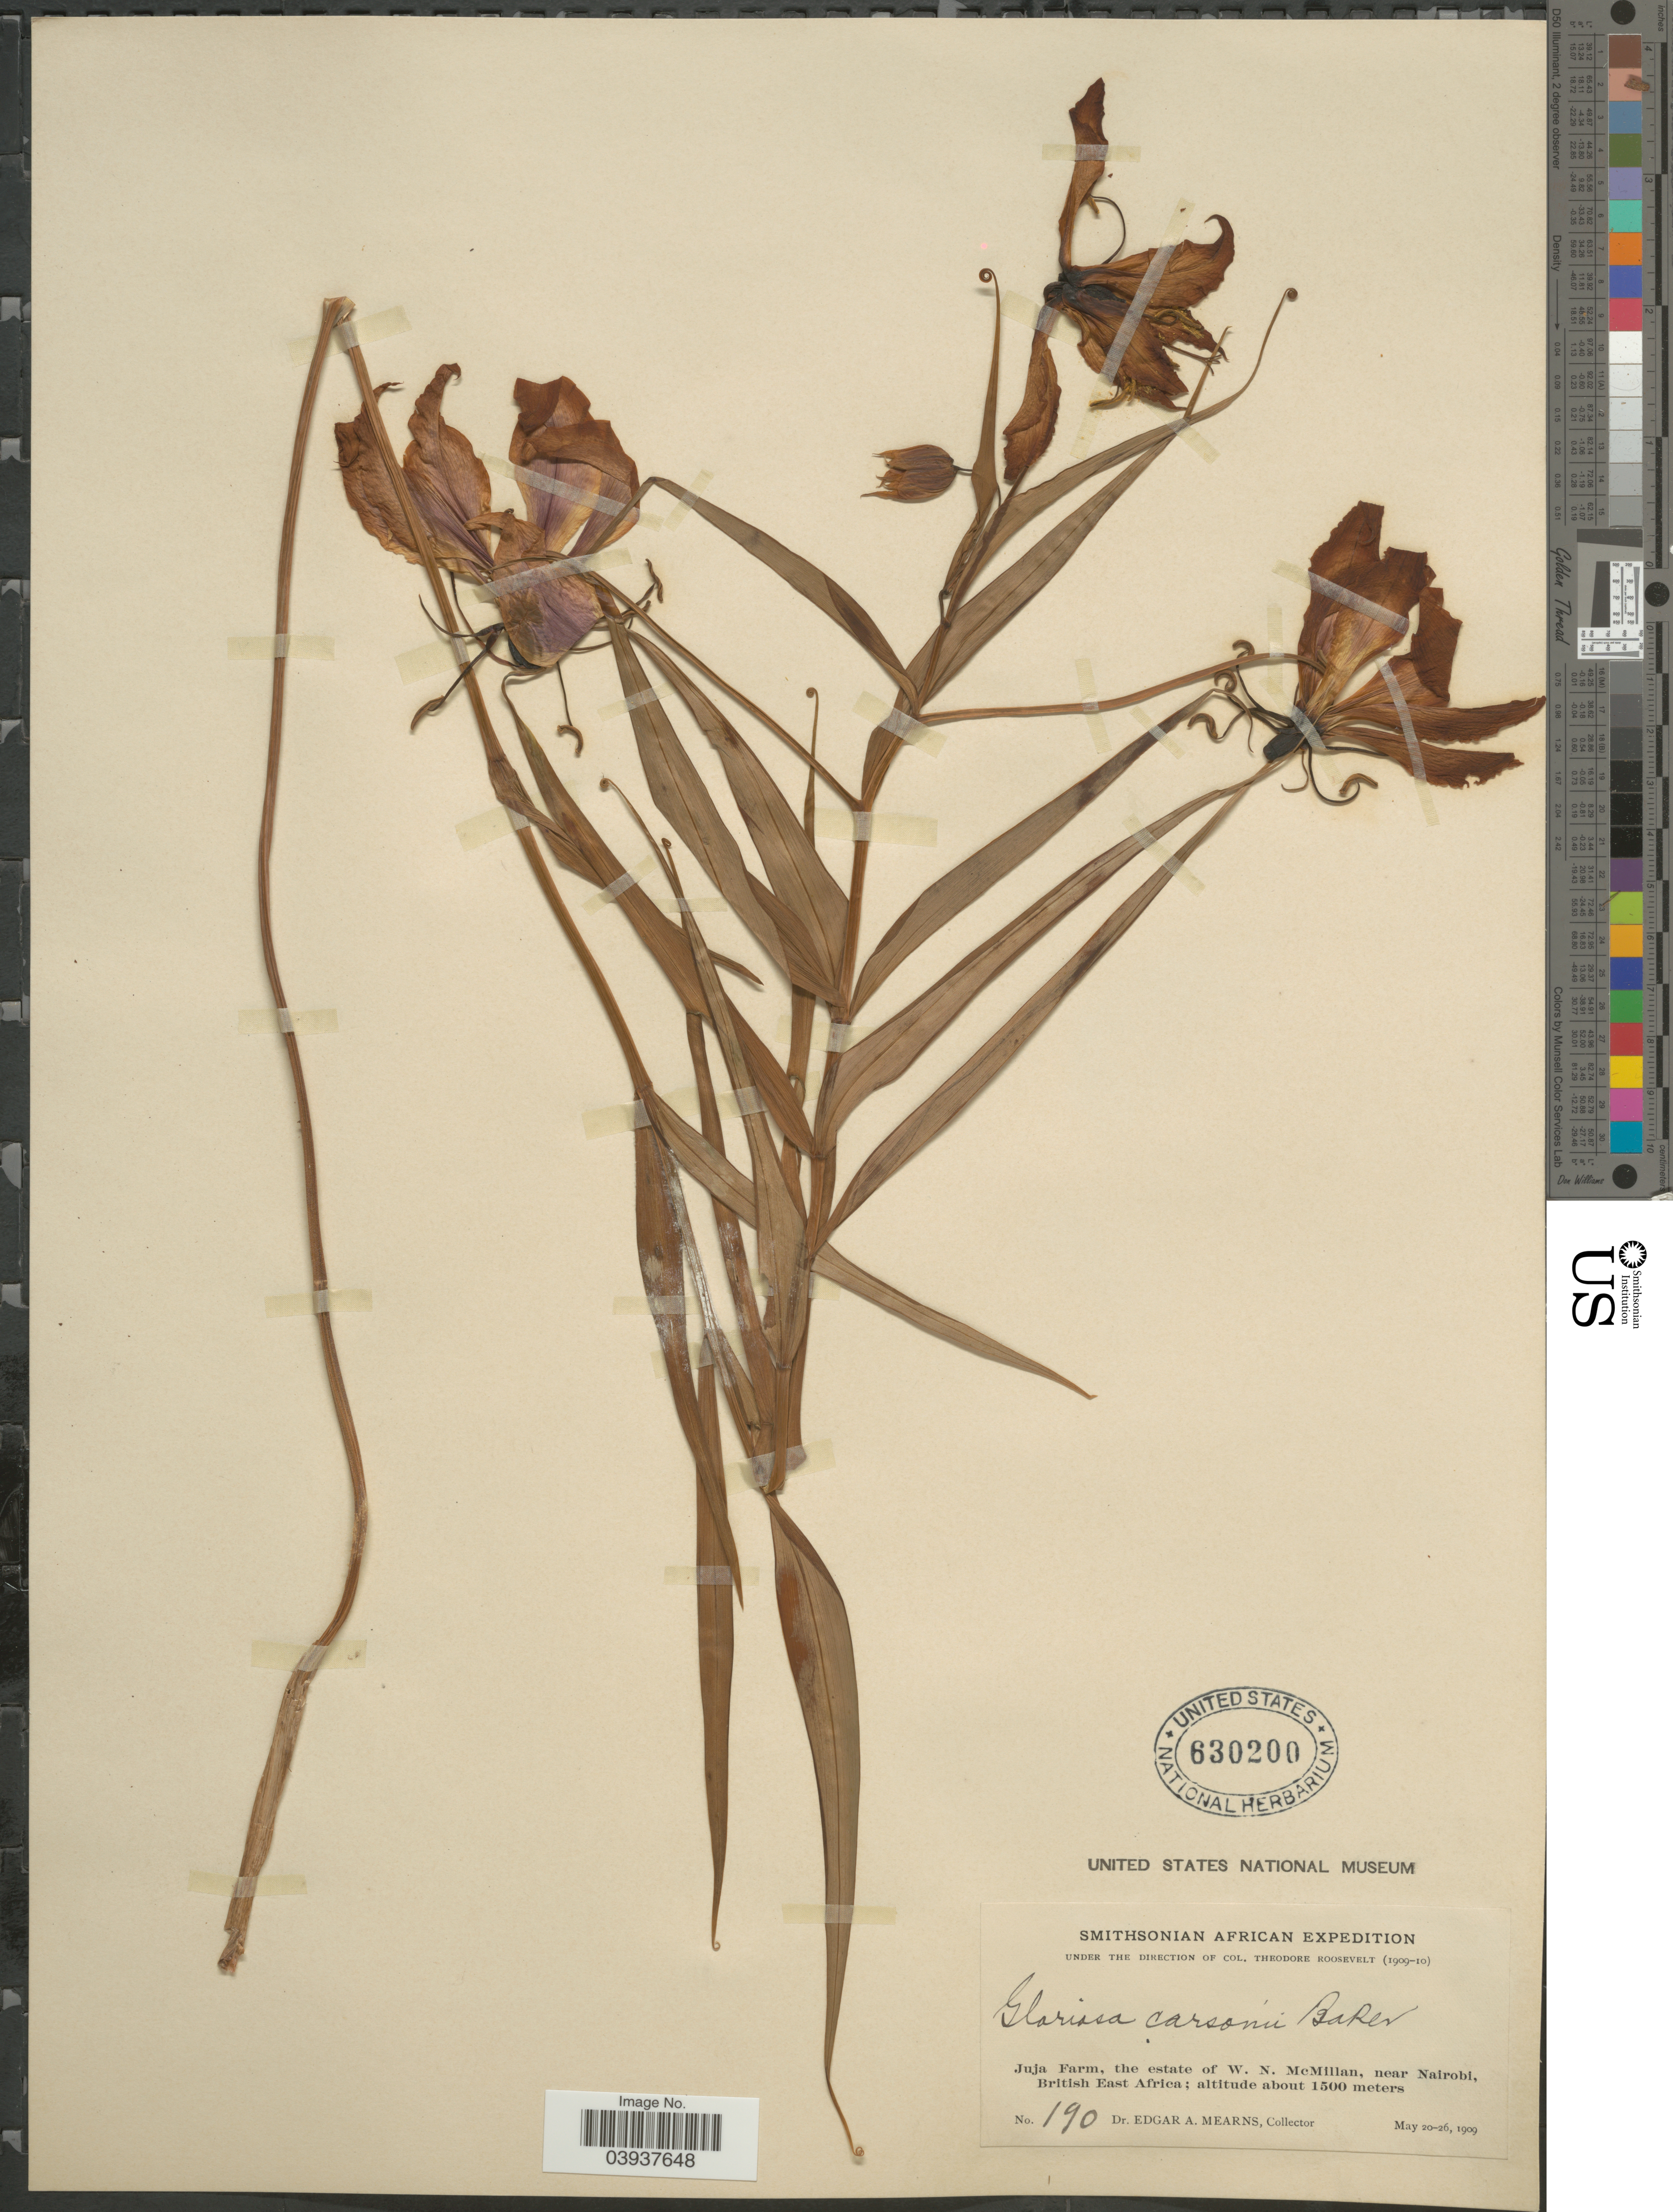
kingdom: Plantae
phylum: Tracheophyta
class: Liliopsida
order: Liliales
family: Colchicaceae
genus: Gloriosa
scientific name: Gloriosa carsonii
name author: Baker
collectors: E. A. Mearns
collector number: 190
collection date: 1909-05-20/1909-05-26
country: Kenya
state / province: Nairobi Area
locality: Juja Farm, the estate of W. N. McMillan, near Nairobi, British East Africa.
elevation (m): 1500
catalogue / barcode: US 630200